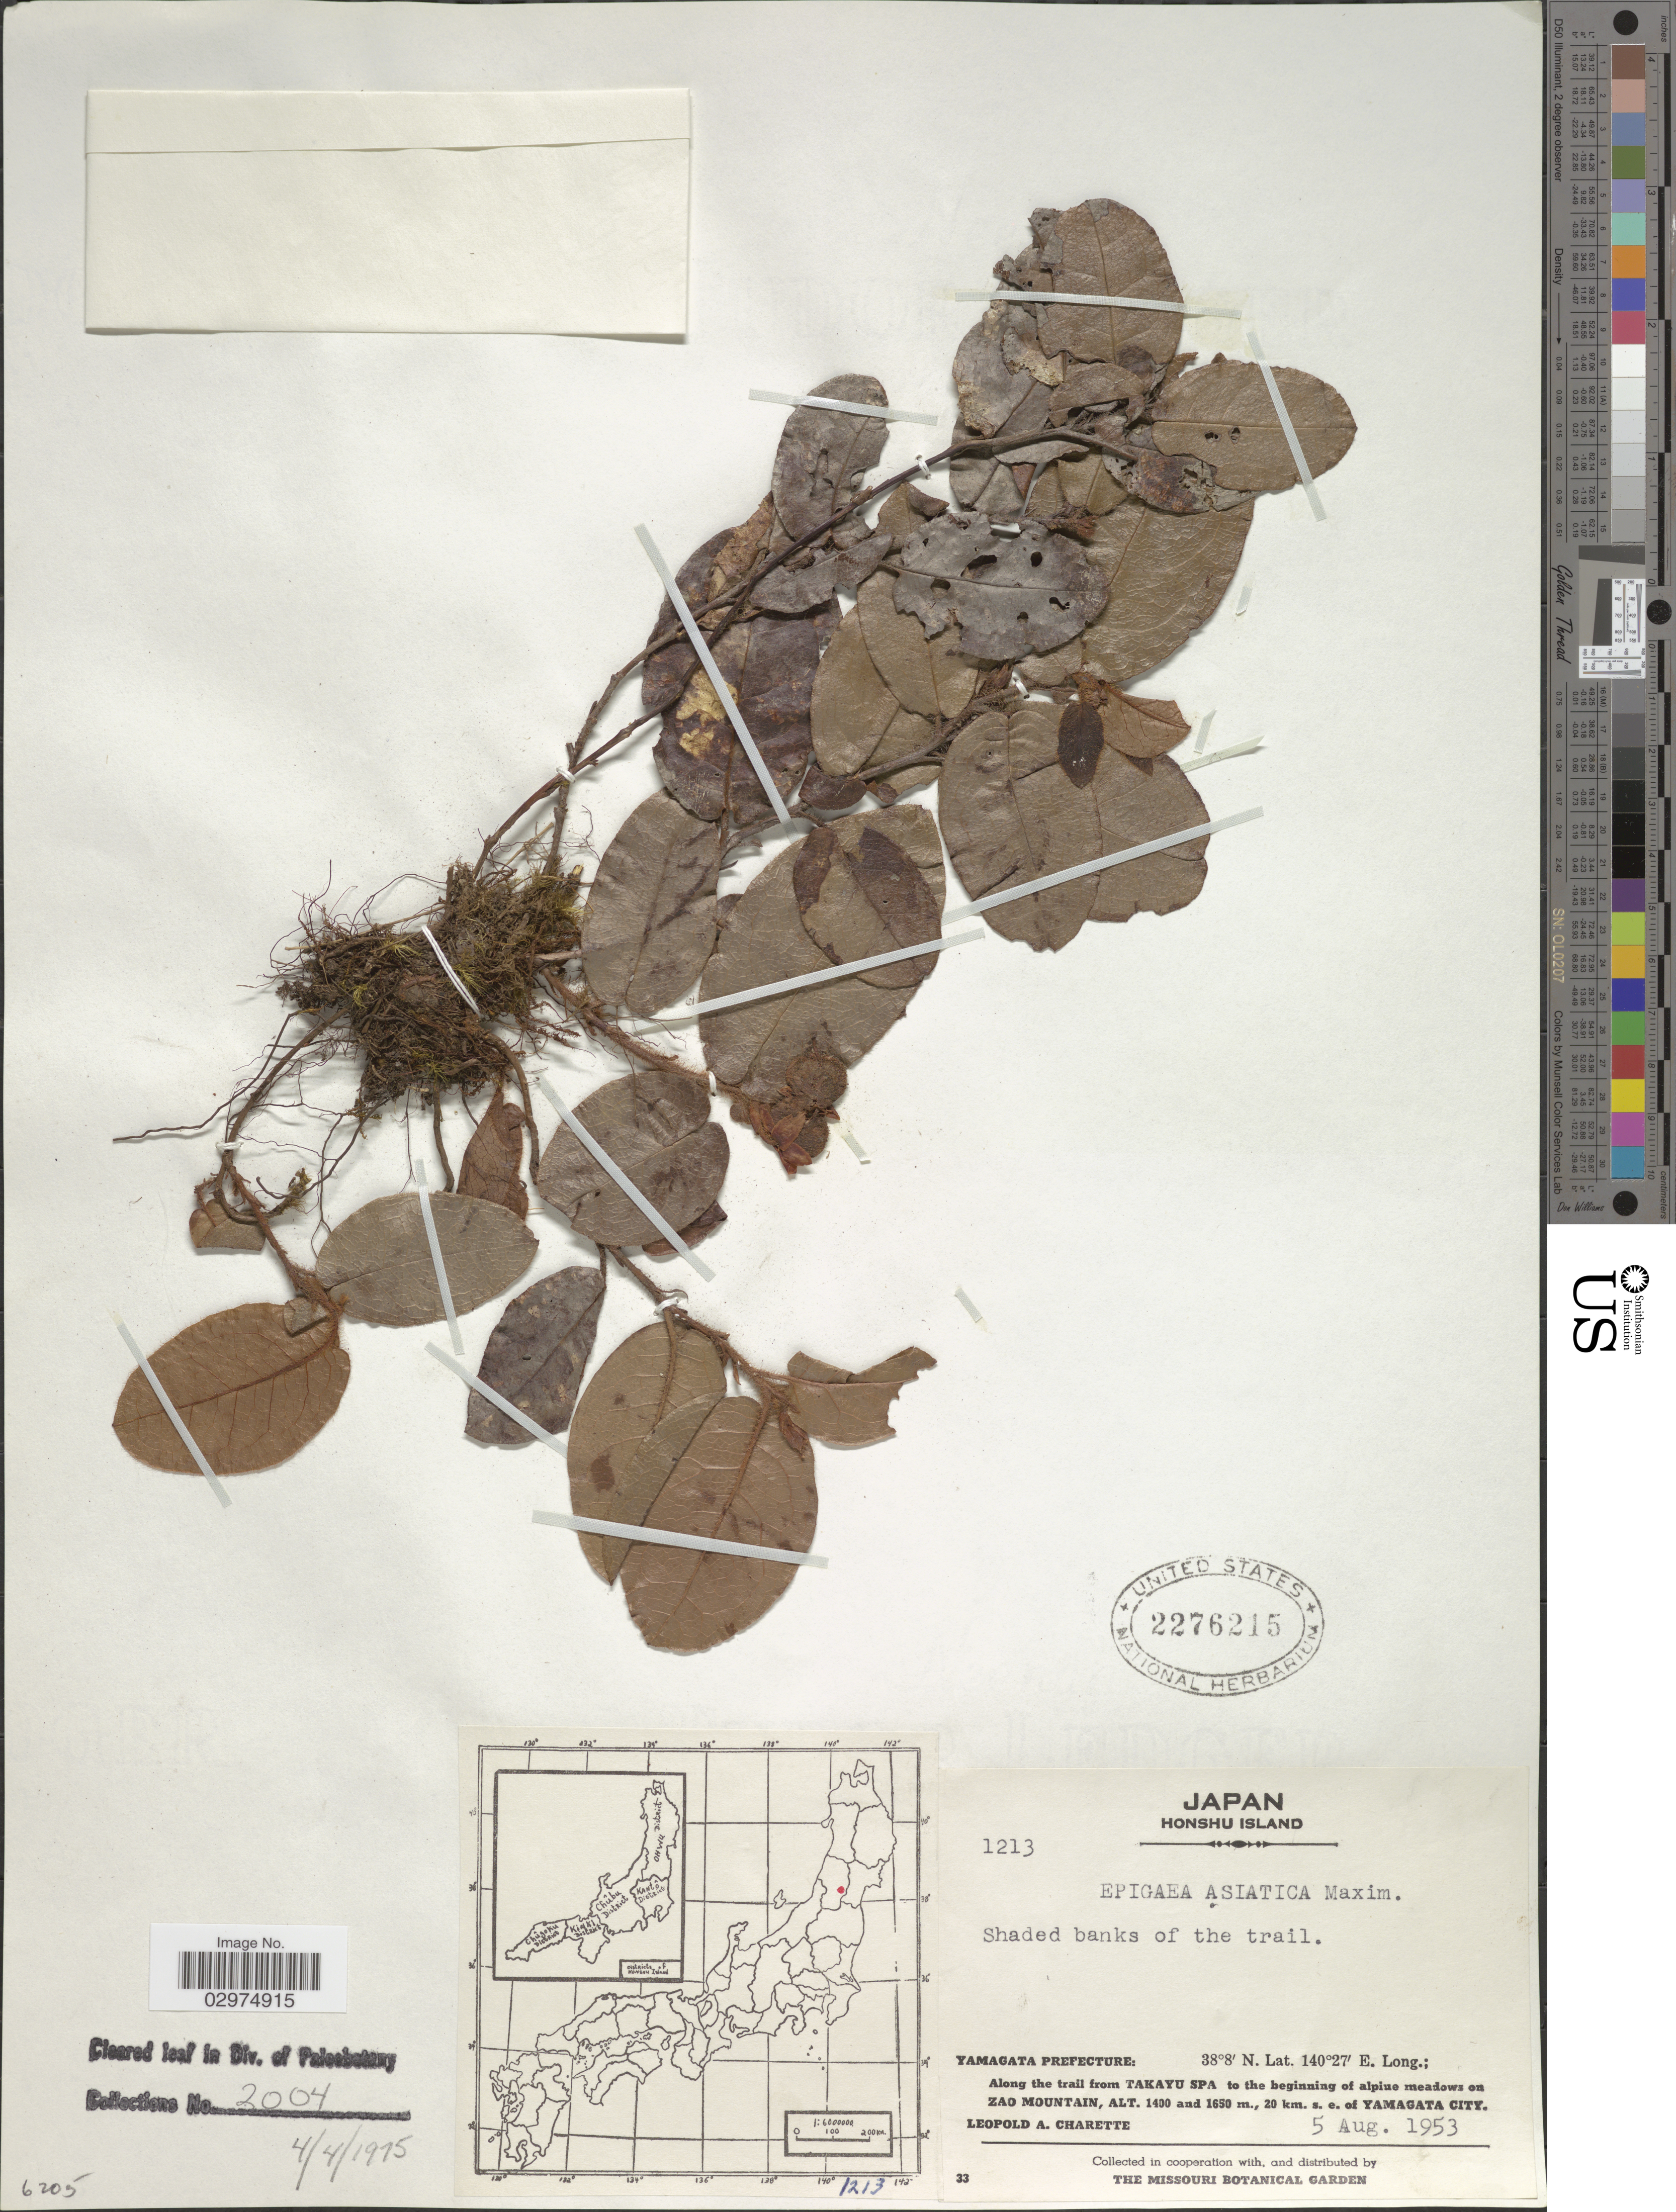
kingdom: Plantae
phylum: Tracheophyta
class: Magnoliopsida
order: Ericales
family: Ericaceae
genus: Epigaea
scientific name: Epigaea asiatiea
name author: Maxim.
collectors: L. A. Charette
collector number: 1213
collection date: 1953-08-05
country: Japan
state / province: Yamagata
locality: Honshu Island. Yamagata Prefecture: Along the trail from Takayu Spa to the beginning of alpiue meadows on Zao Mountain, 20 km. s.e. of Yamagata City.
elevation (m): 1400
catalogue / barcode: US 2276215